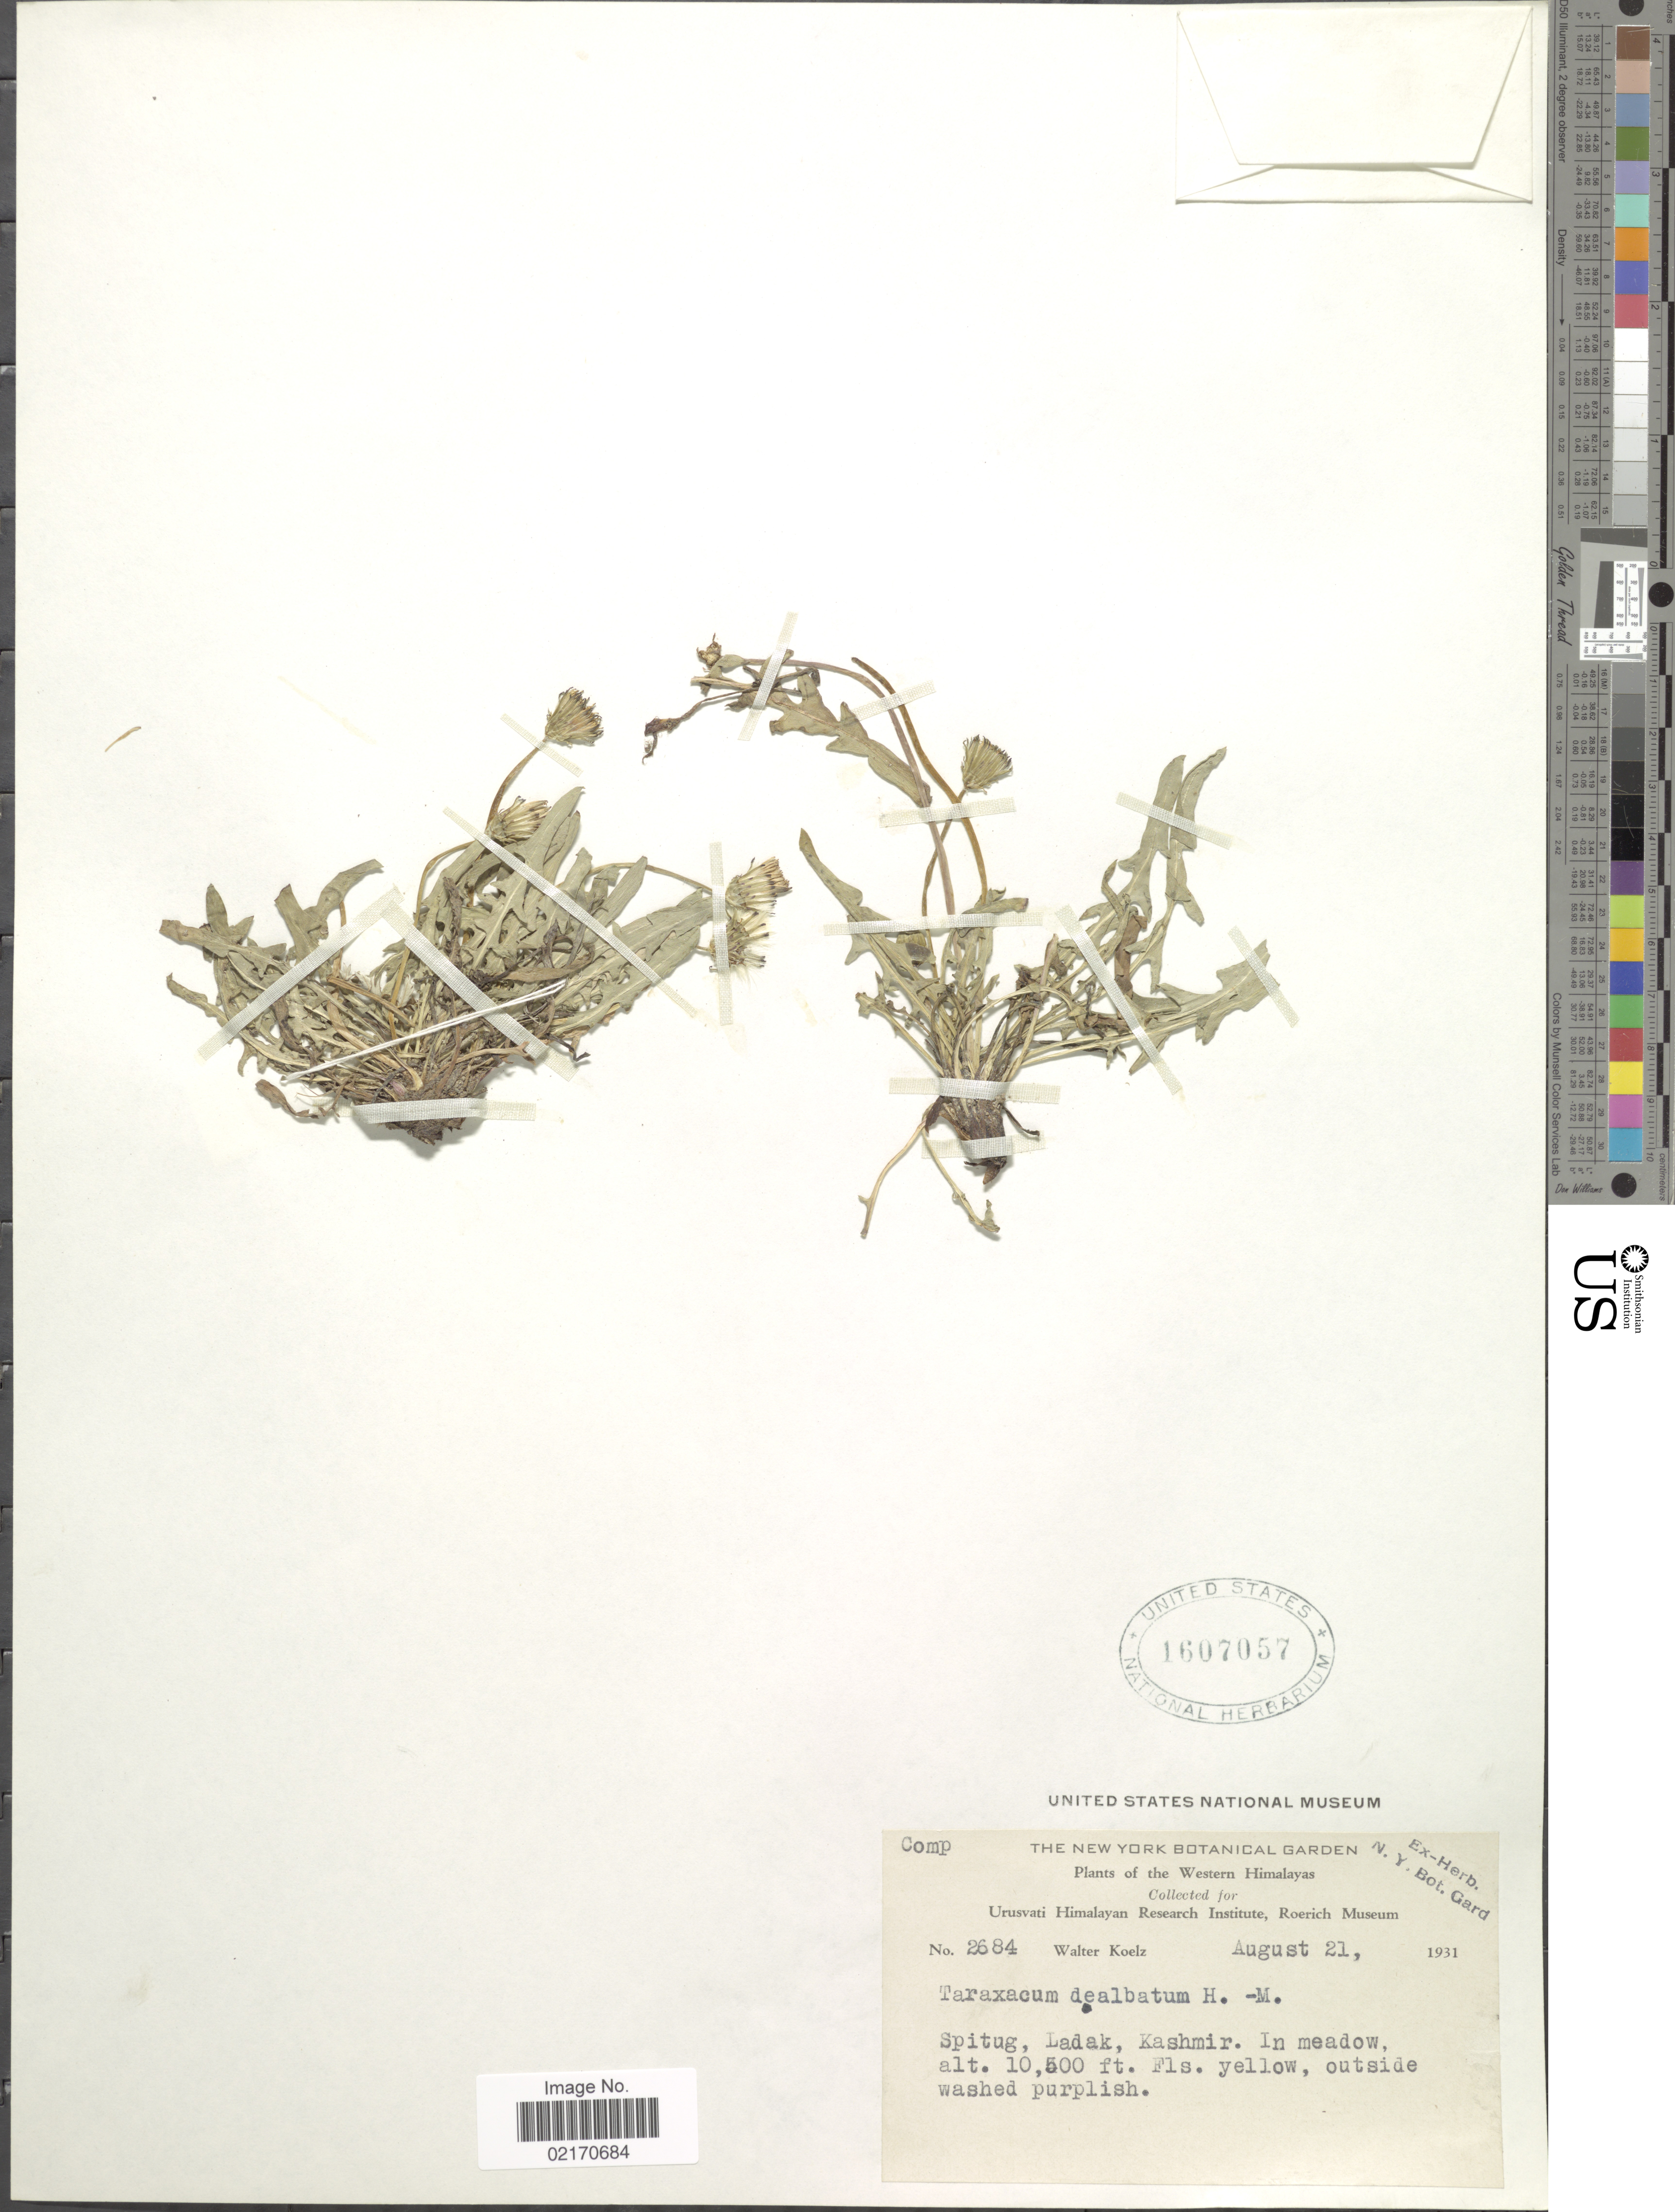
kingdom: Plantae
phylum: Tracheophyta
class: Magnoliopsida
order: Asterales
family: Asteraceae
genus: Taraxacum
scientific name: Taraxacum dealbatum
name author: Hand.-Mazz.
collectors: W. N. Koelz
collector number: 2684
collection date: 1931-08-21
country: India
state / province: Ladakh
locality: Western Himalayas, Spitug, Ladak, Kashmir.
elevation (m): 3200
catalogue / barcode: US 1607057